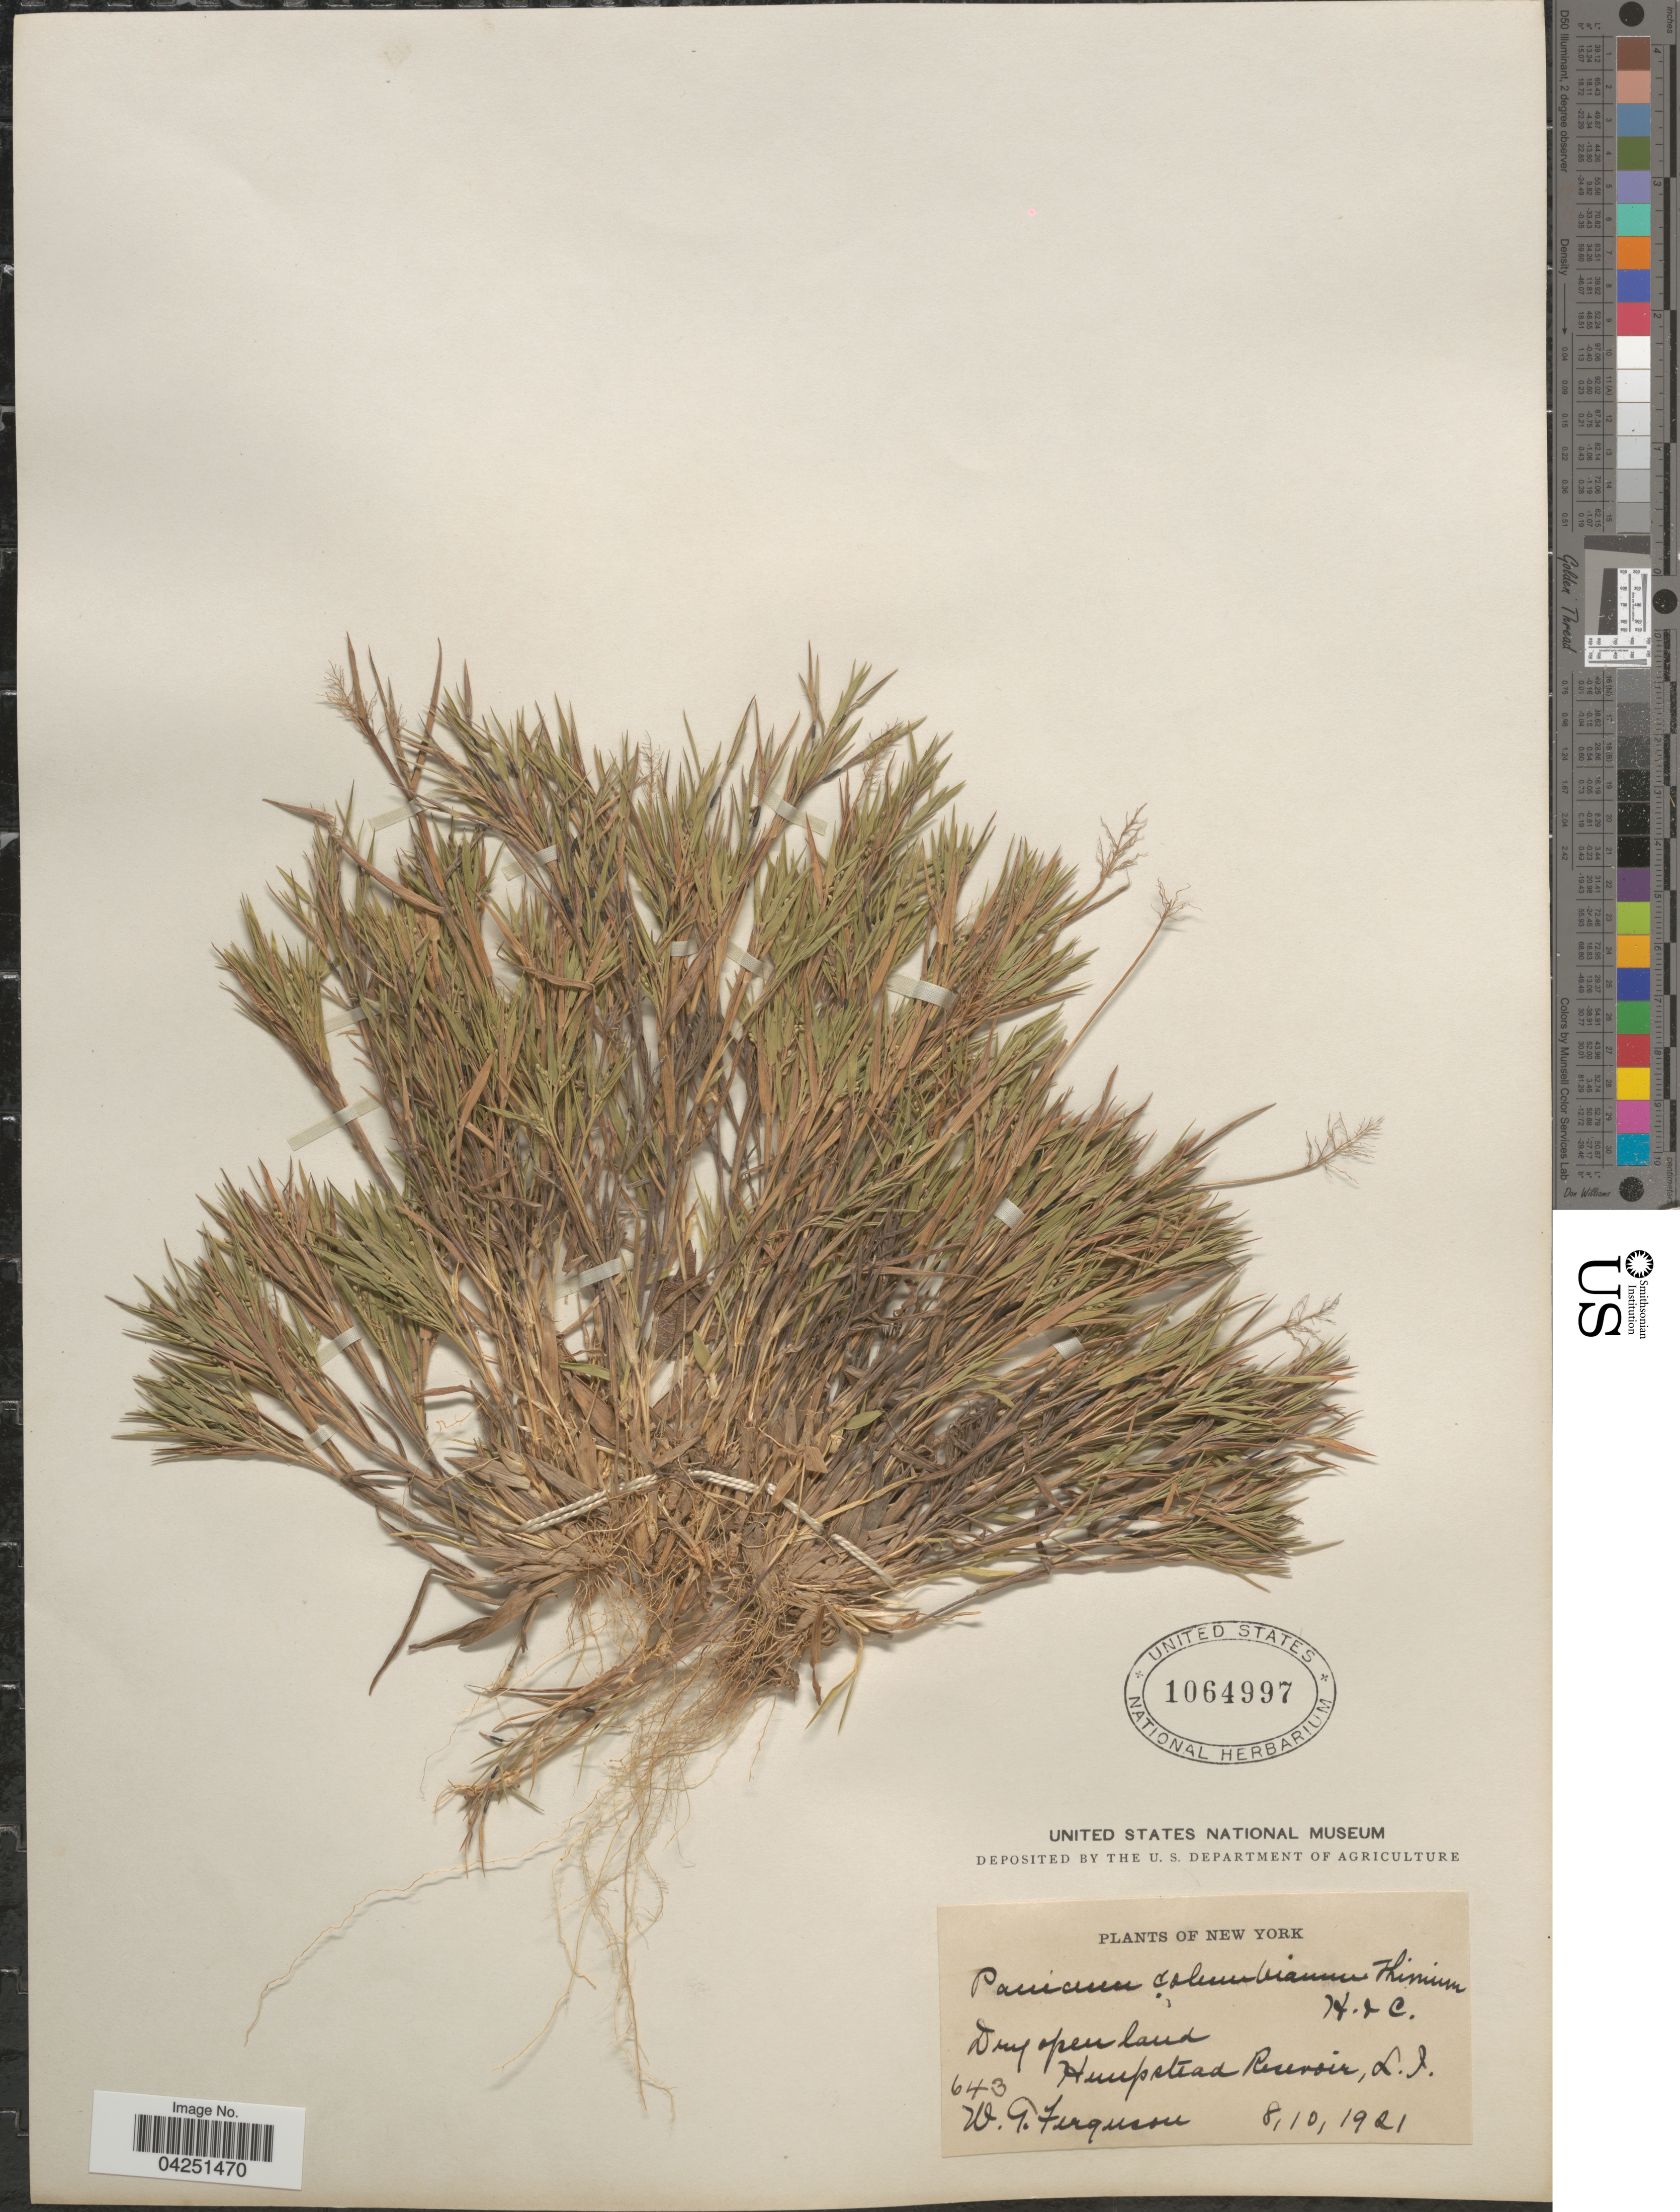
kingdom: Plantae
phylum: Tracheophyta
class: Liliopsida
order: Poales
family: Poaceae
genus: Dichanthelium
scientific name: Dichanthelium acuminatum var. acuminatum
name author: (Sw.) Gould & C.A. Clark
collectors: W. Ferguson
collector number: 643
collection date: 1921-08-10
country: United States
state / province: New York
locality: Dry open land. Hempstead Reservoir, L.I.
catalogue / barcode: US 1064997